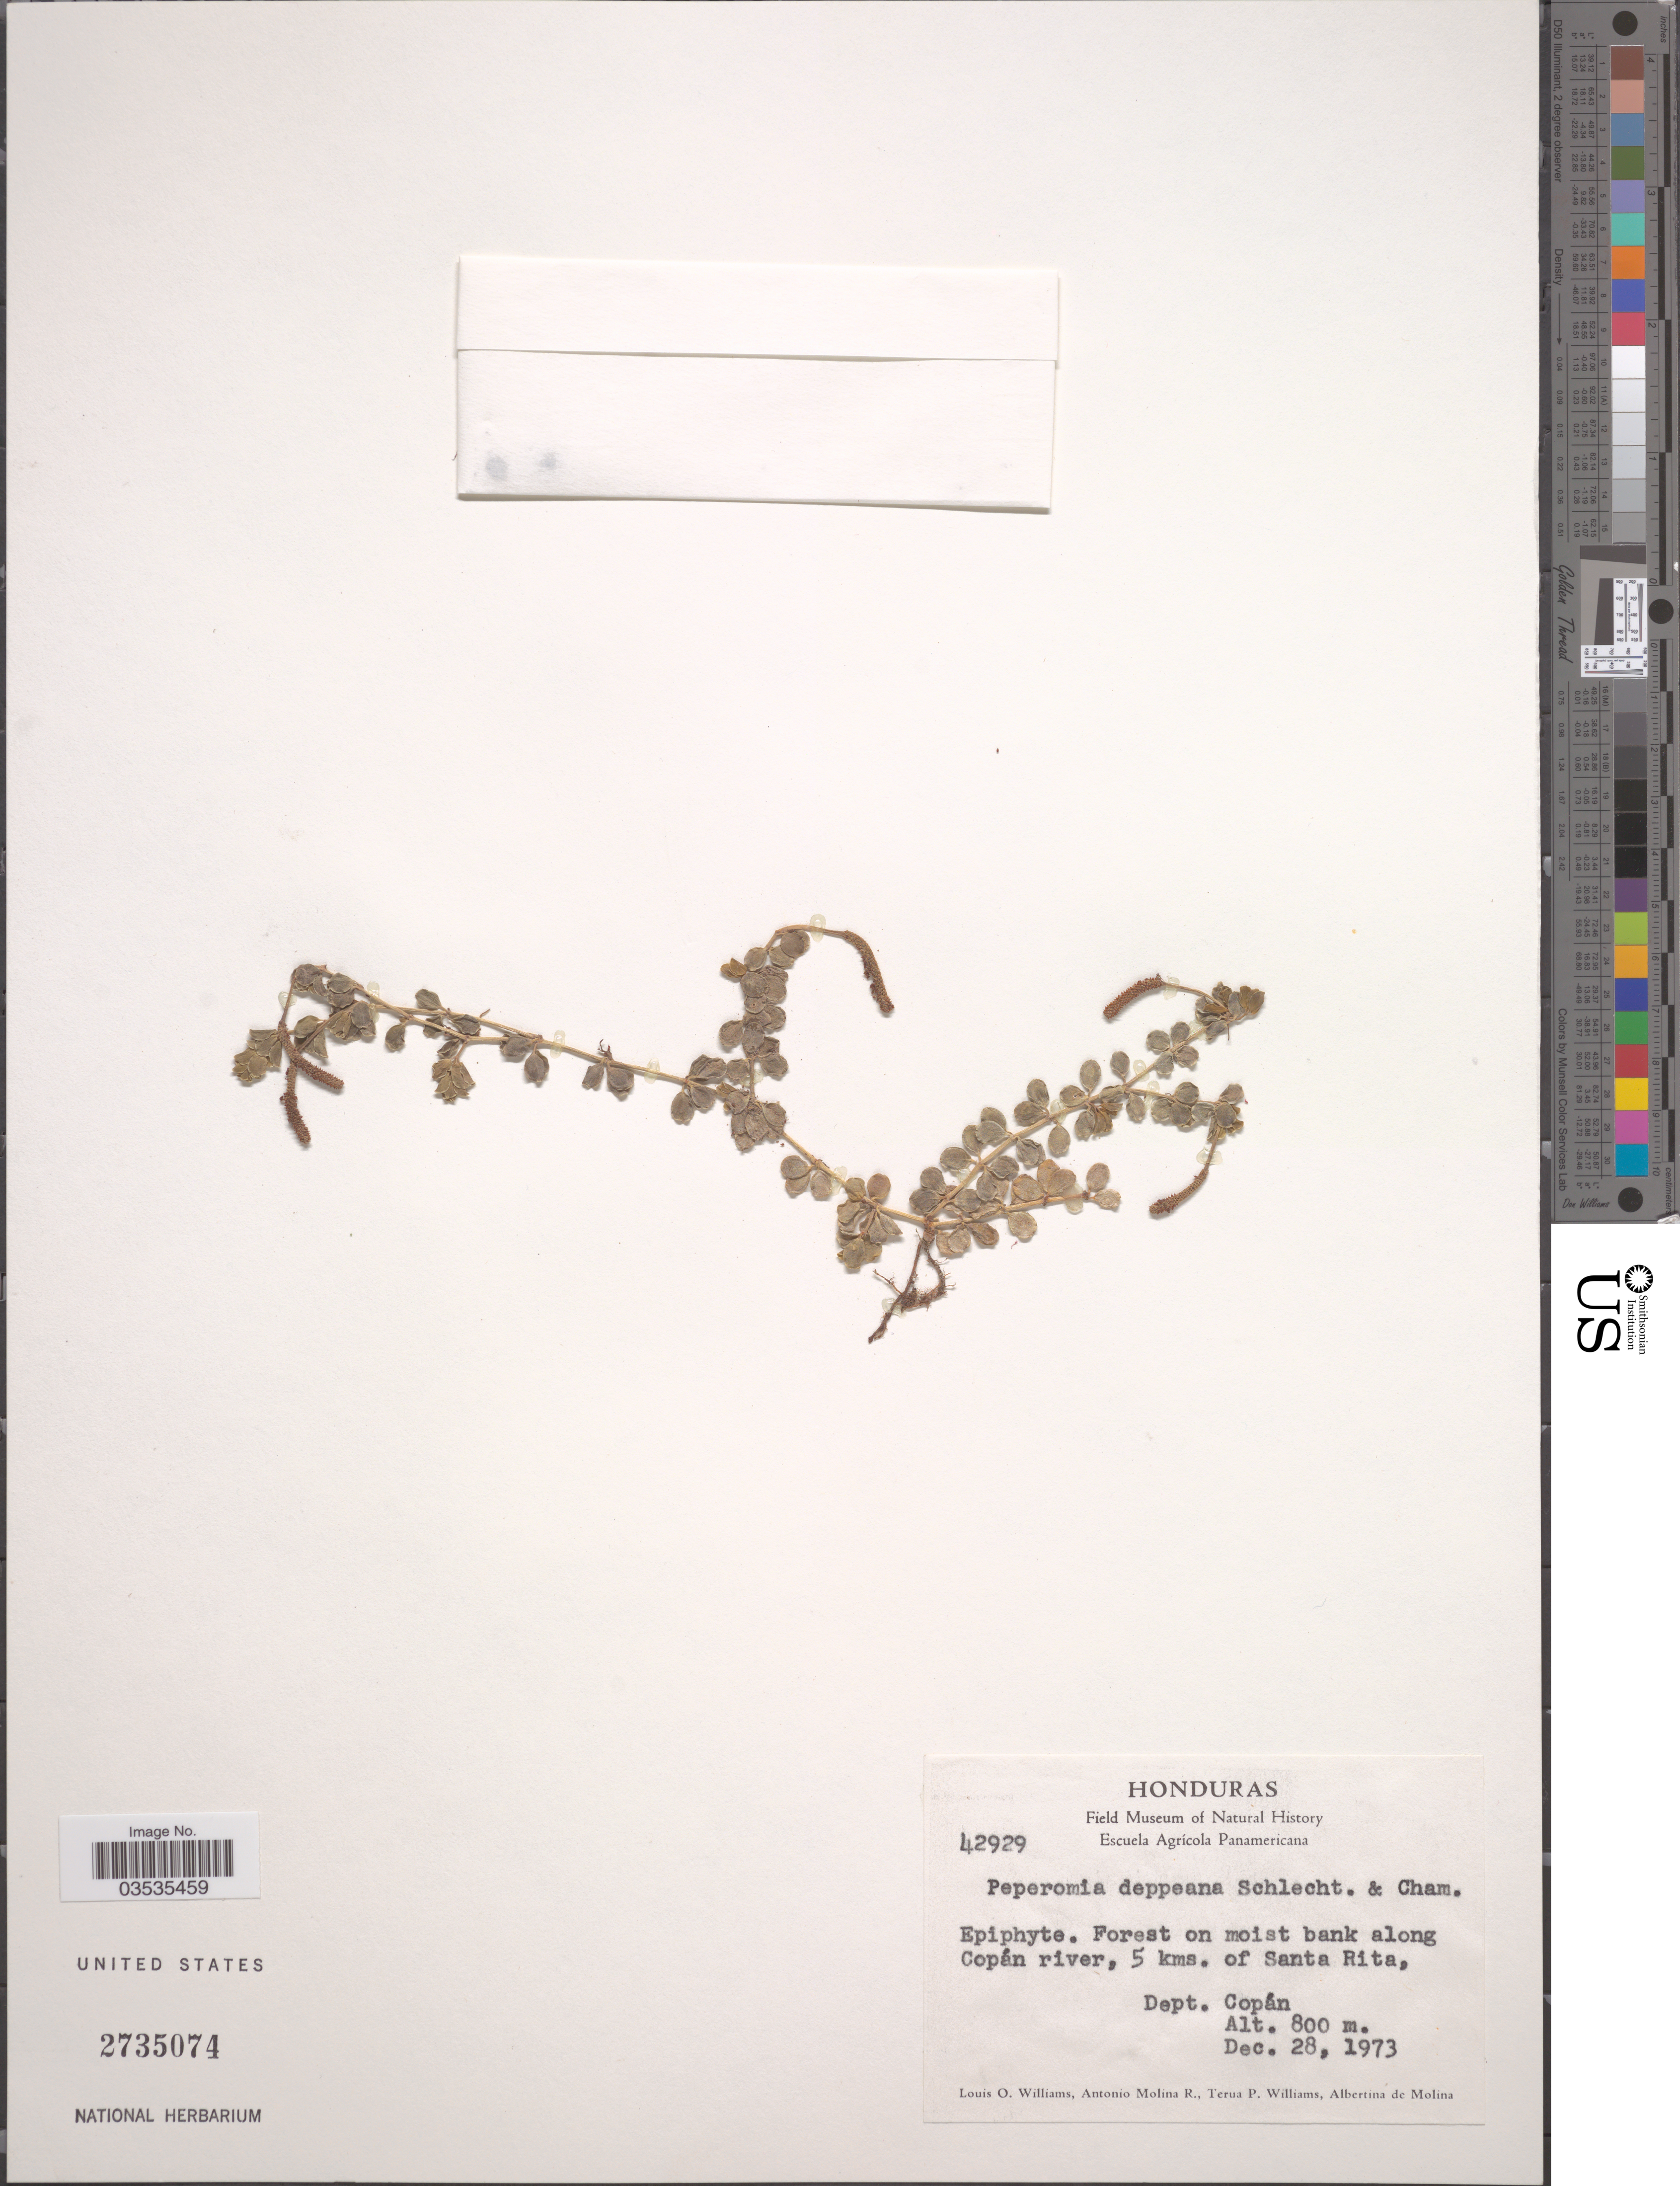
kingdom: Plantae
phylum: Tracheophyta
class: Magnoliopsida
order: Piperales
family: Piperaceae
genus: Peperomia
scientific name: Peperomia deppeana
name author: Schltdl. & Cham.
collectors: L. O. Williams, A. Molina R., T. Williams & A. R. Molina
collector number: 42929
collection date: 1973-12-28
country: Honduras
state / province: Copan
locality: Forest on moist bank along Copán river, 5 kms. of Santa Rita, Dept. Copán.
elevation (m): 800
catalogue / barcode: US 2735074